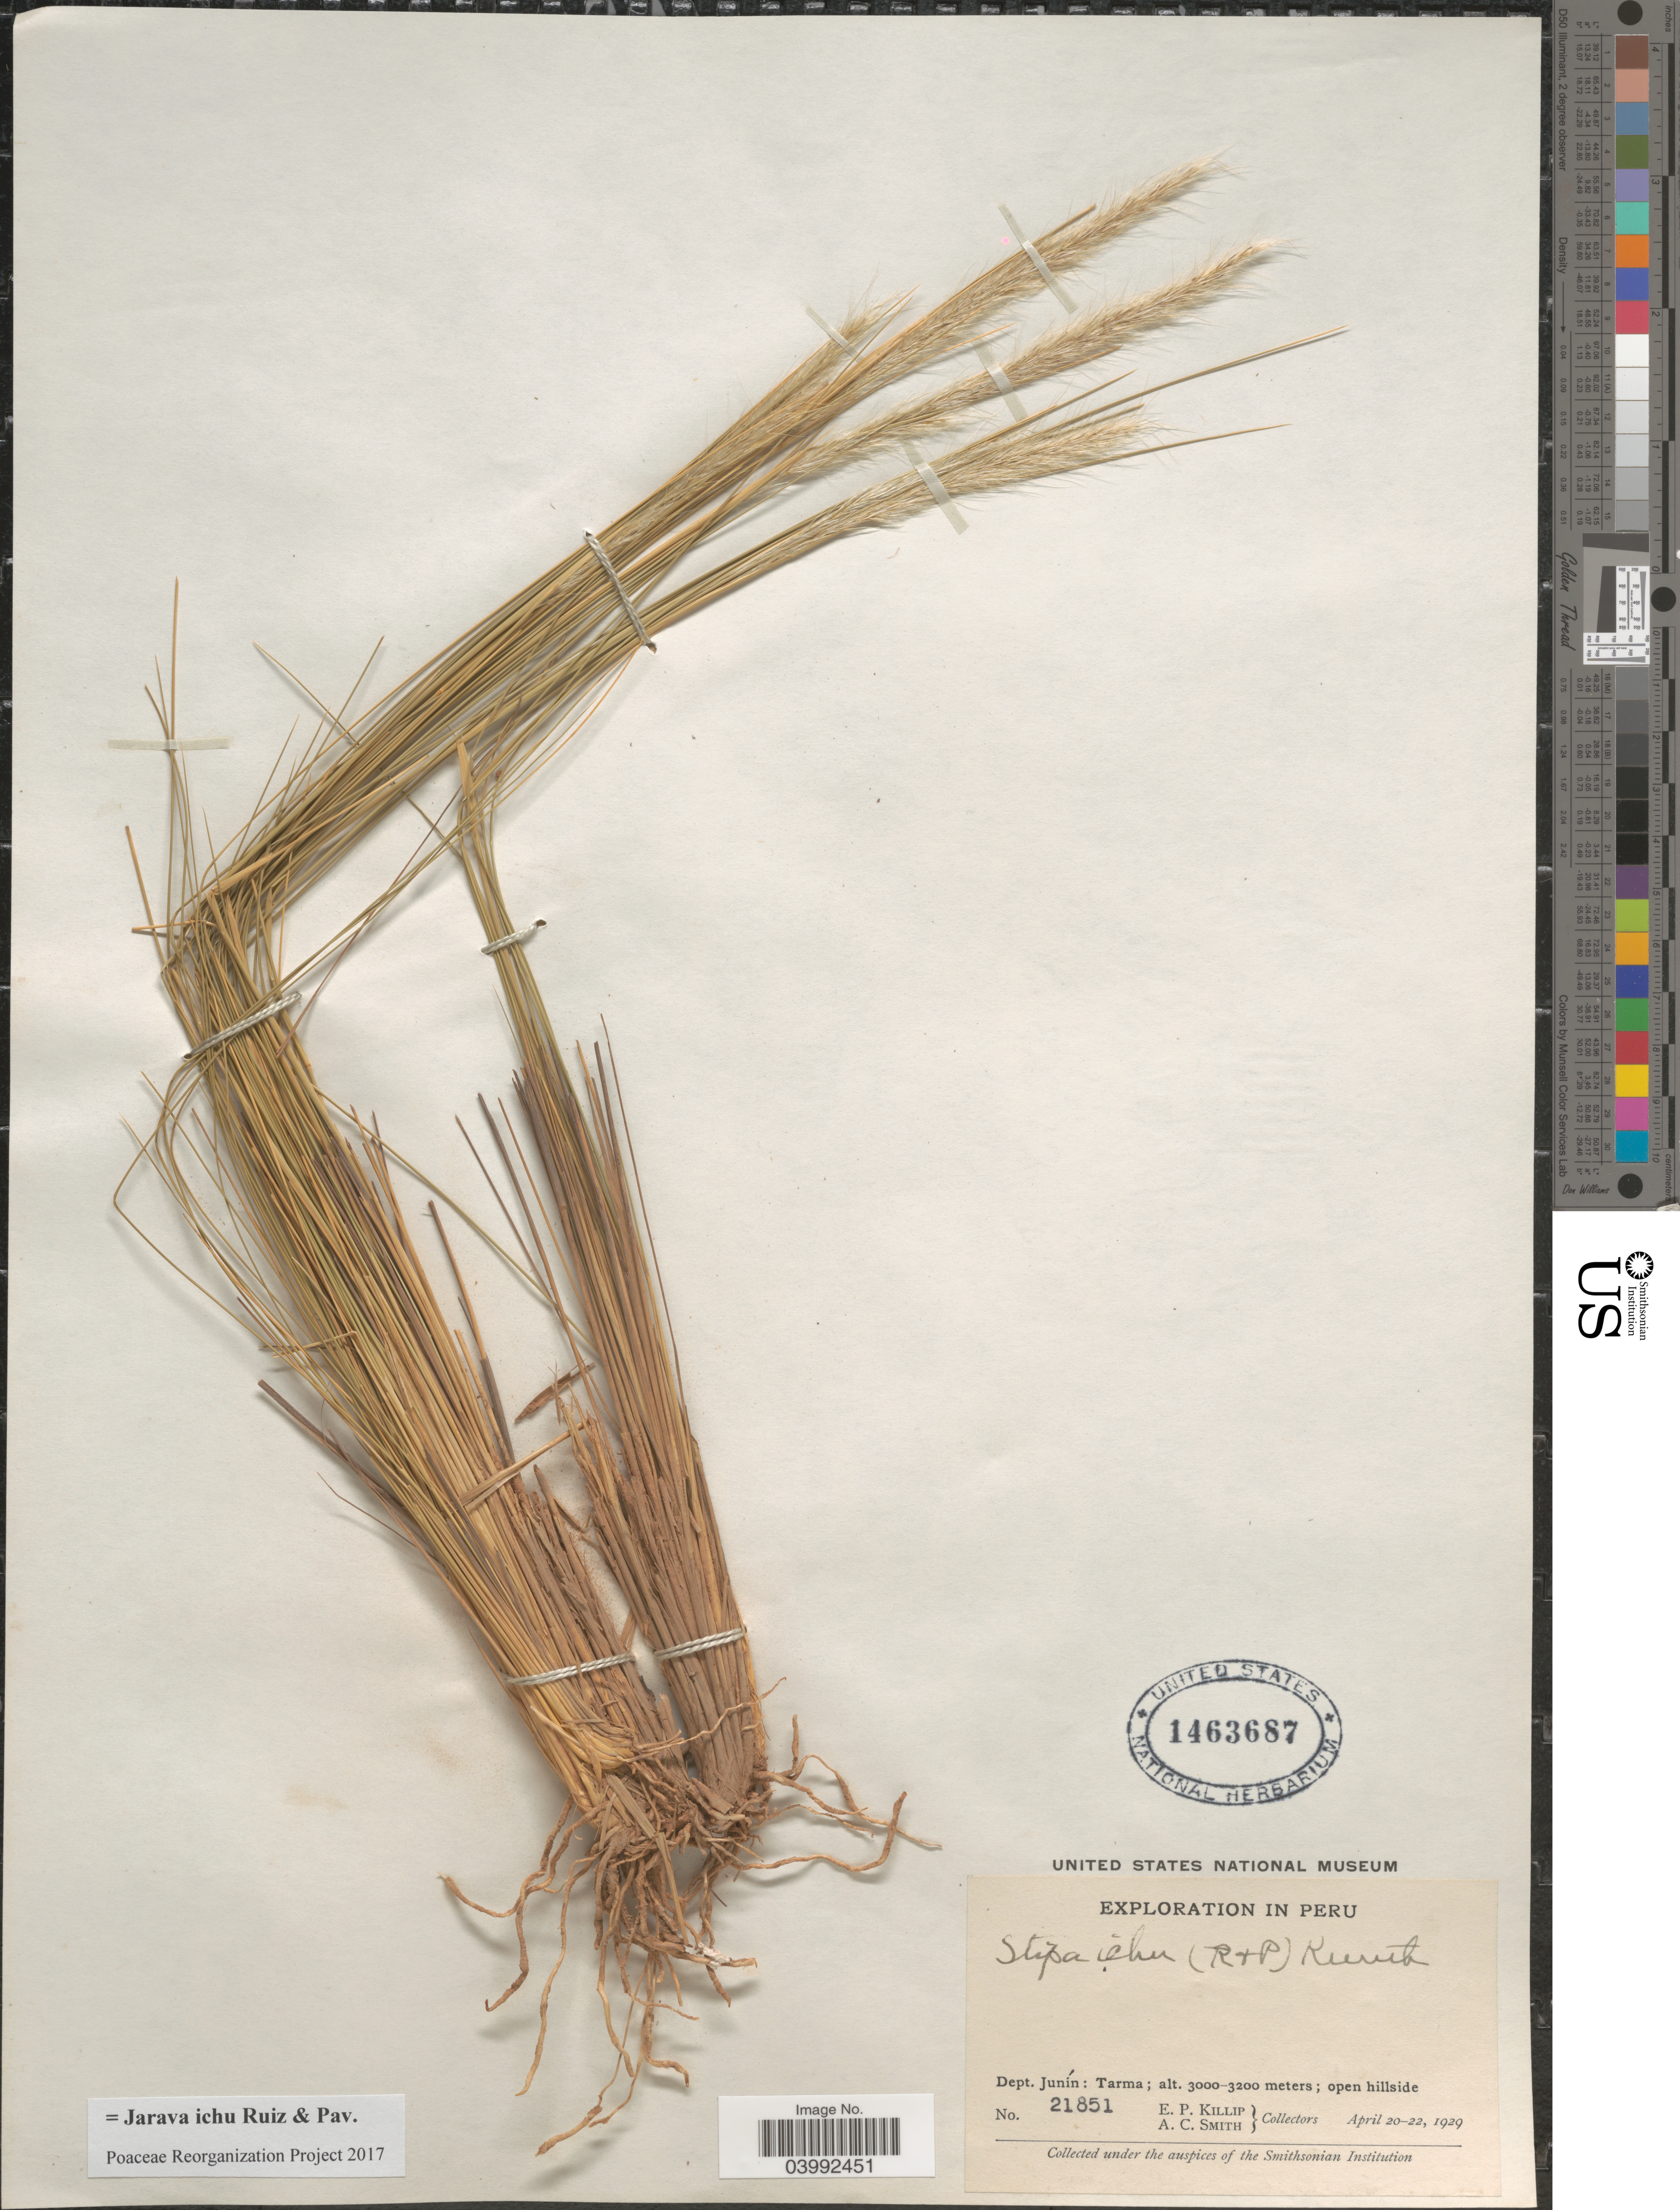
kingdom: Plantae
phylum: Tracheophyta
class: Liliopsida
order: Poales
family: Poaceae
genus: Jarava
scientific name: Jarava ichu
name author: Ruiz & Pav.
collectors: E. P. Killip & A. C. Smith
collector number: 21851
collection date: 1929-04-20/1929-04-22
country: Peru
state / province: Junín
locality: Dept. Junín: Tarma.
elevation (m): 3000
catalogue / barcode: US 1463687